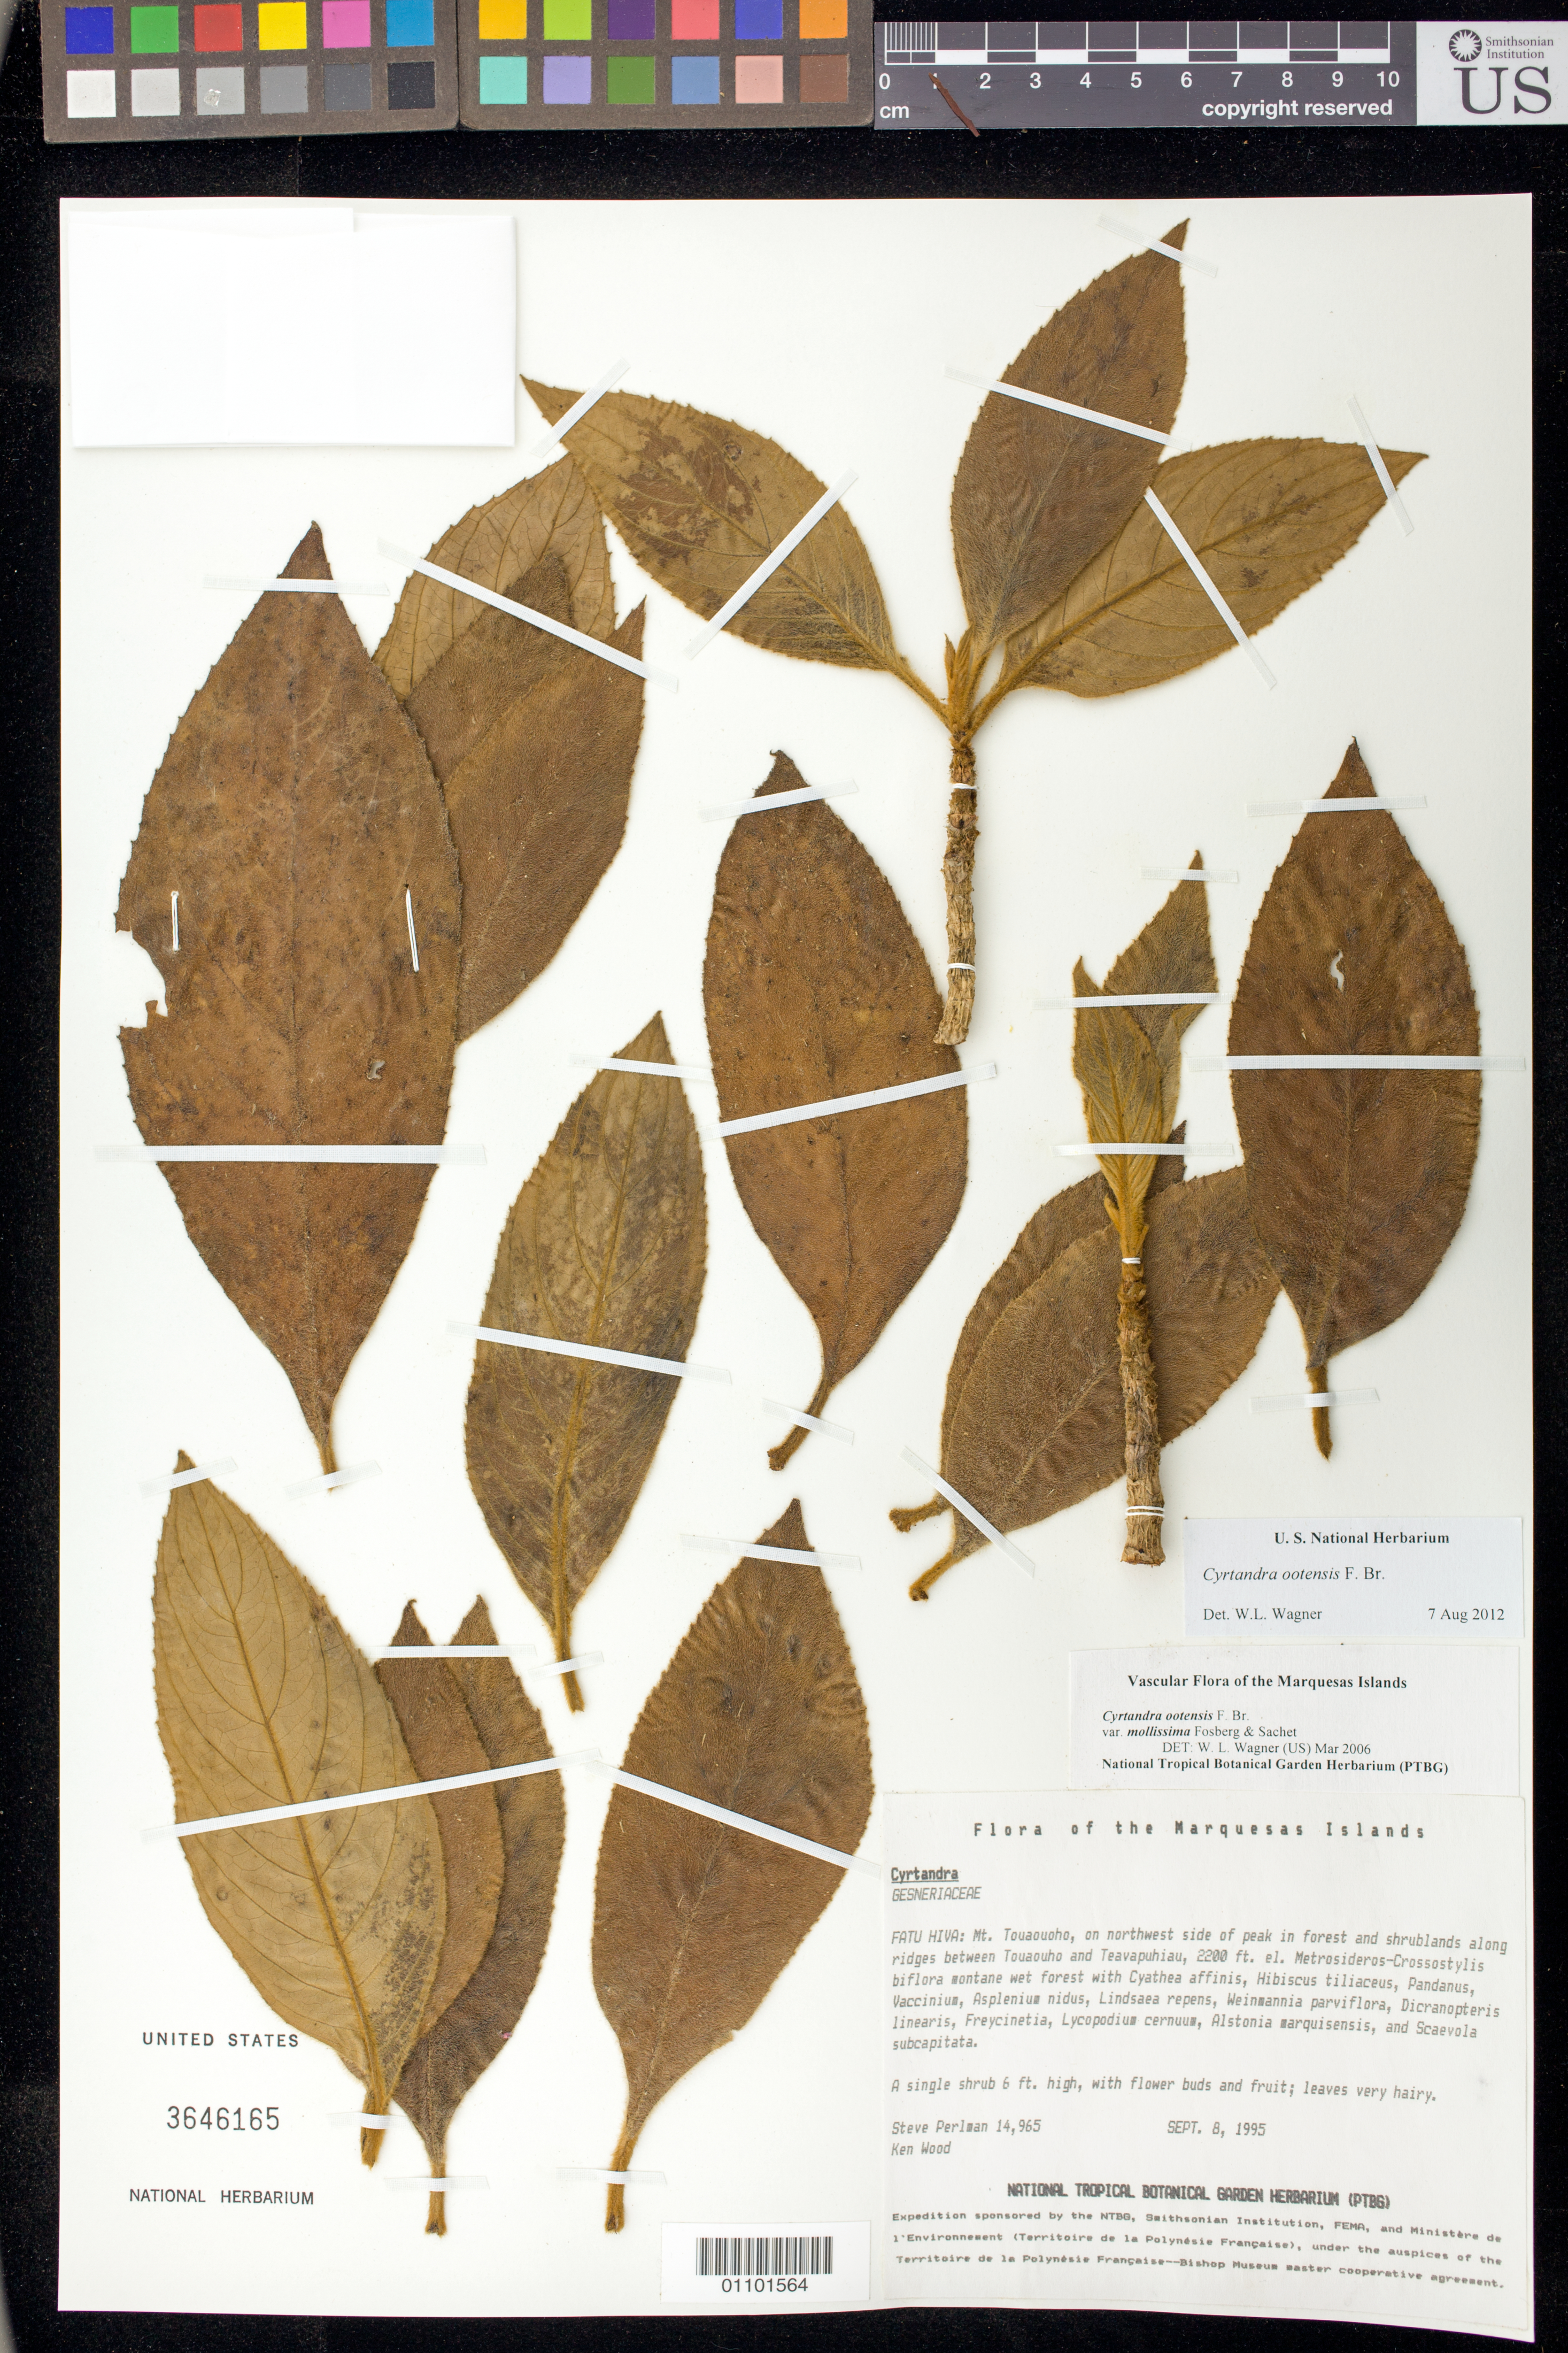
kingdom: Plantae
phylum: Tracheophyta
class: Magnoliopsida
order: Lamiales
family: Gesneriaceae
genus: Cyrtandra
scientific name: Cyrtandra ootensis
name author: F. Br.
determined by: Wagner, W. L., (BOT), Smithsonian Institution - National Museum of Natural History (UNITED STATES)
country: French Polynesia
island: Fatu Hiva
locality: Mt. Touaouoho, on NW side of peak, along ridges between Touaouho and Teavapuhiau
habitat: in forest and shrublands with Metrosideros-Crossostylis biflora montane wet forest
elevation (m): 671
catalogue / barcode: US 3646165